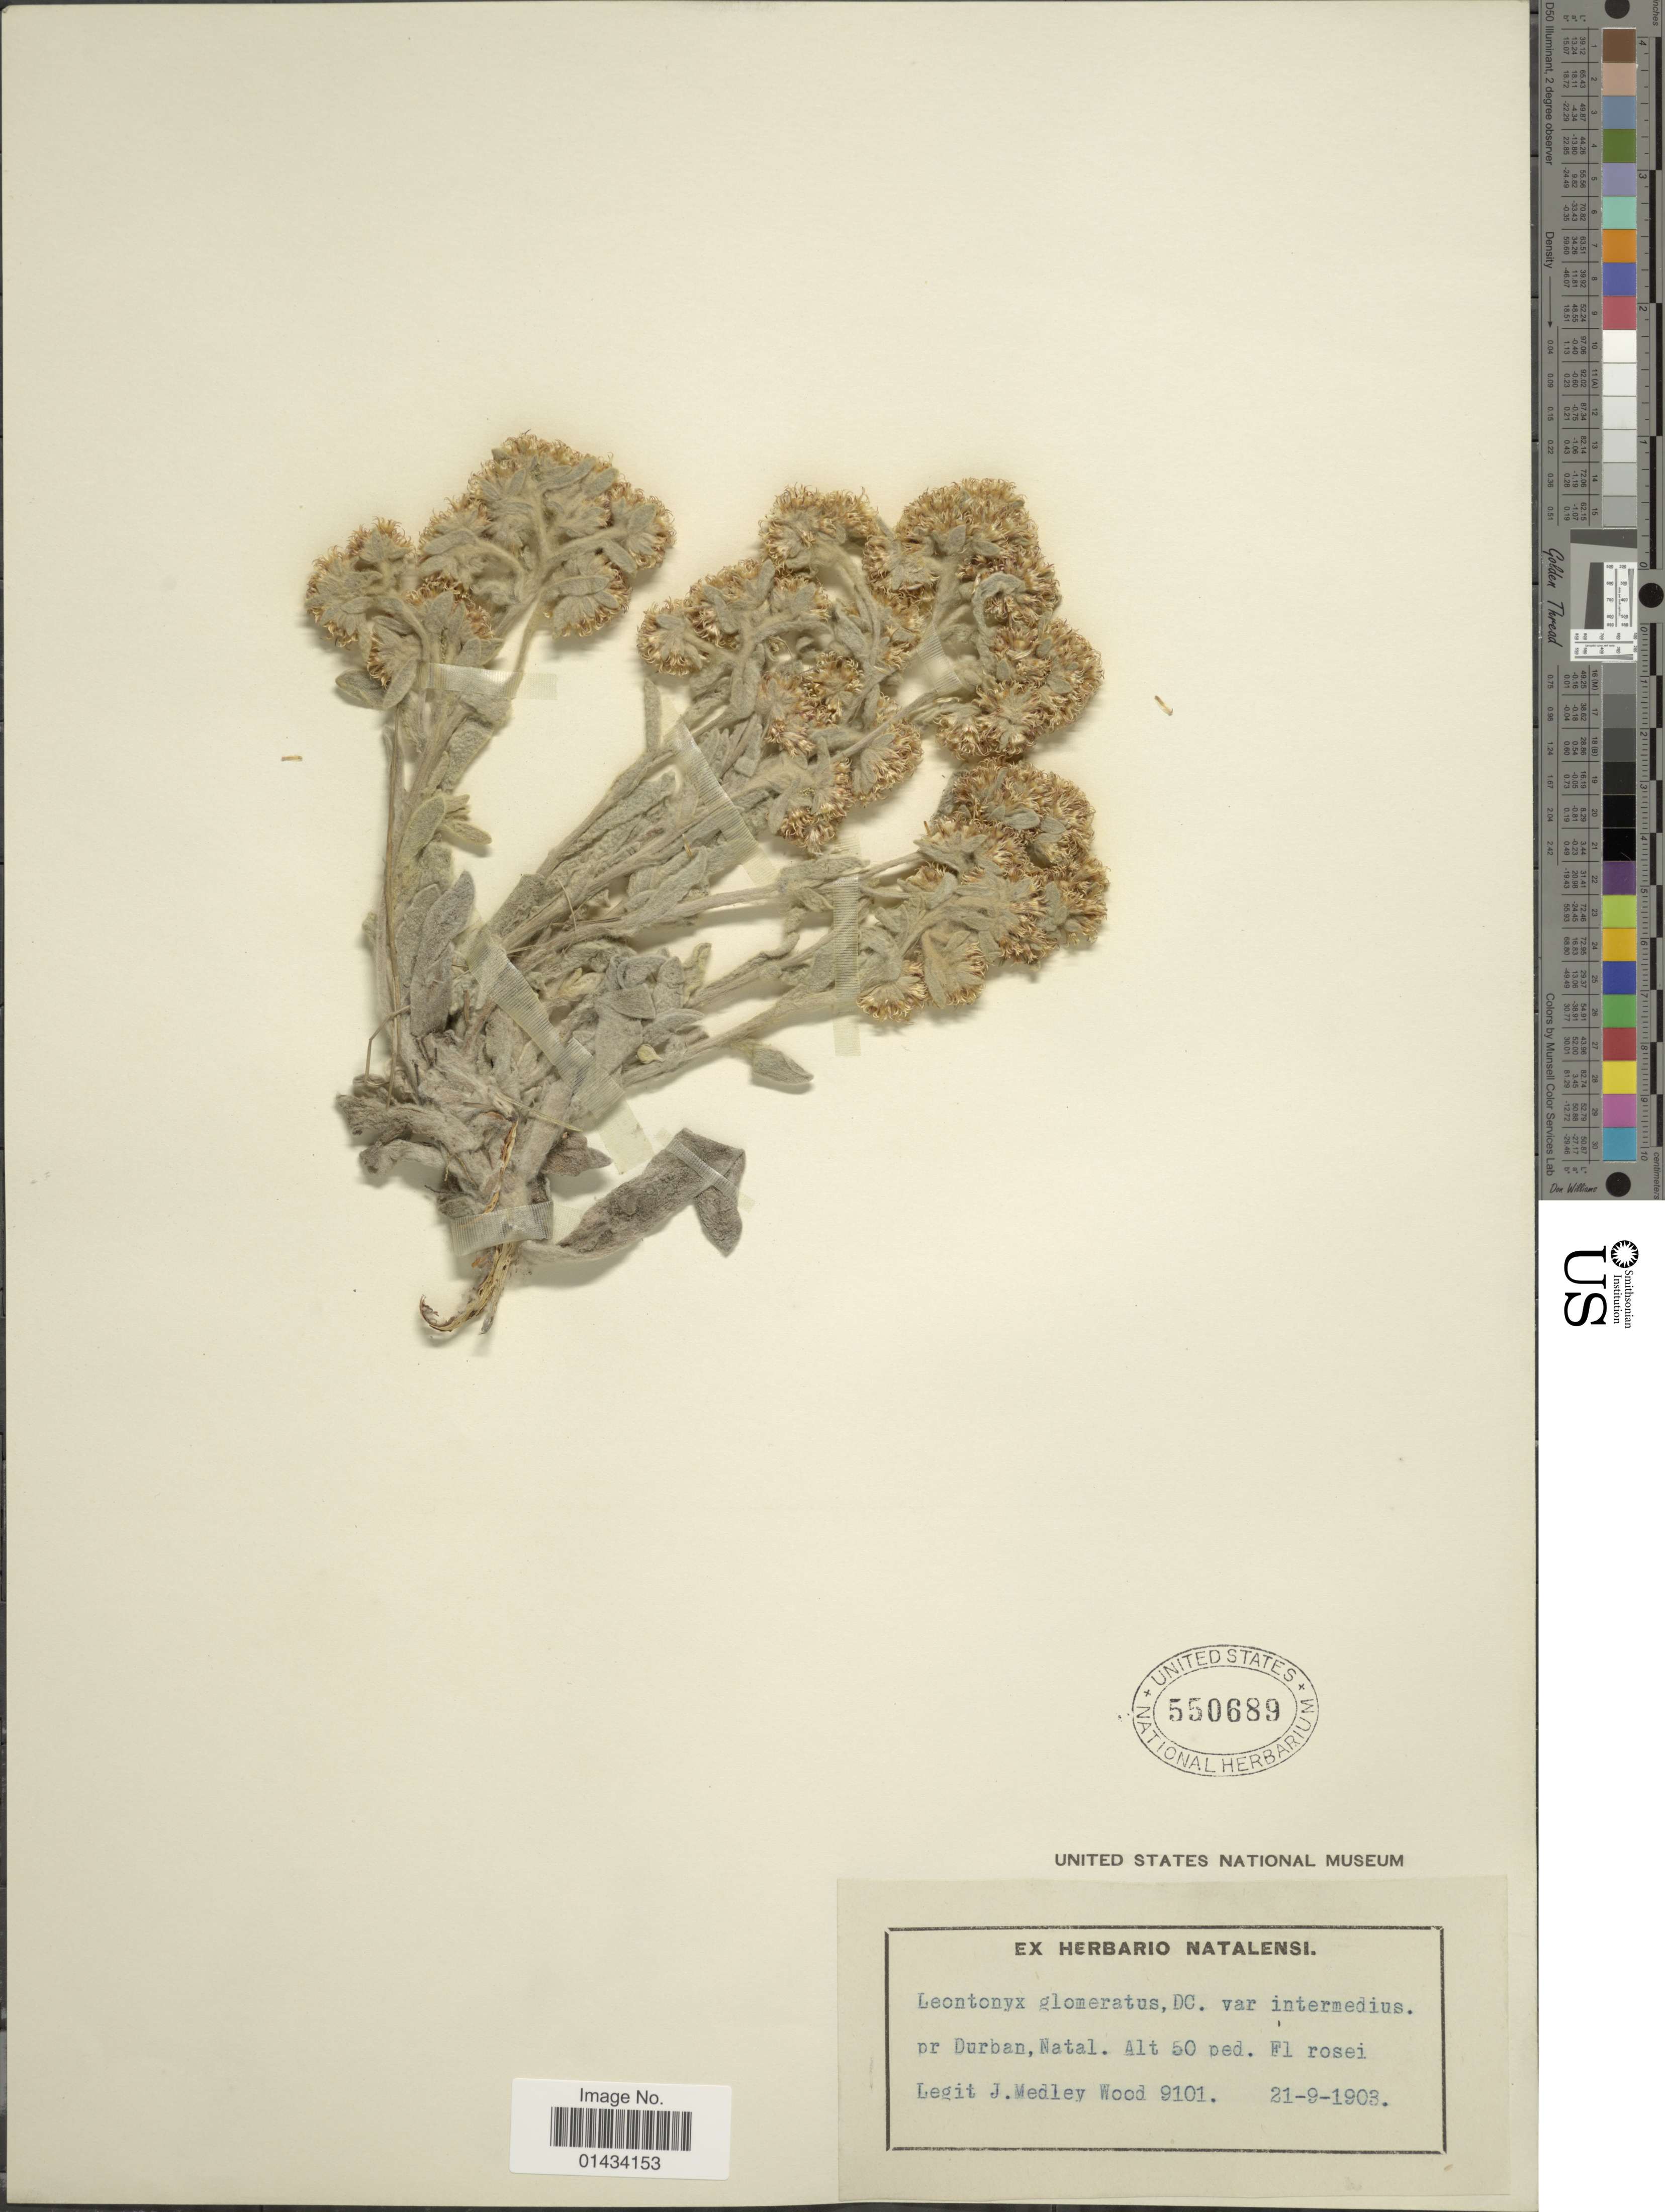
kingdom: Plantae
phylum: Tracheophyta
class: Magnoliopsida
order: Asterales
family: Asteraceae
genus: Leontonyx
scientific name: Leontonyx glomeratus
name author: DC.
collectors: J. M. Wood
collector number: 9101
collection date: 1903-09-21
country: South Africa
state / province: KwaZulu-Natal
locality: Pr. Durban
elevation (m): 15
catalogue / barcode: US 550689